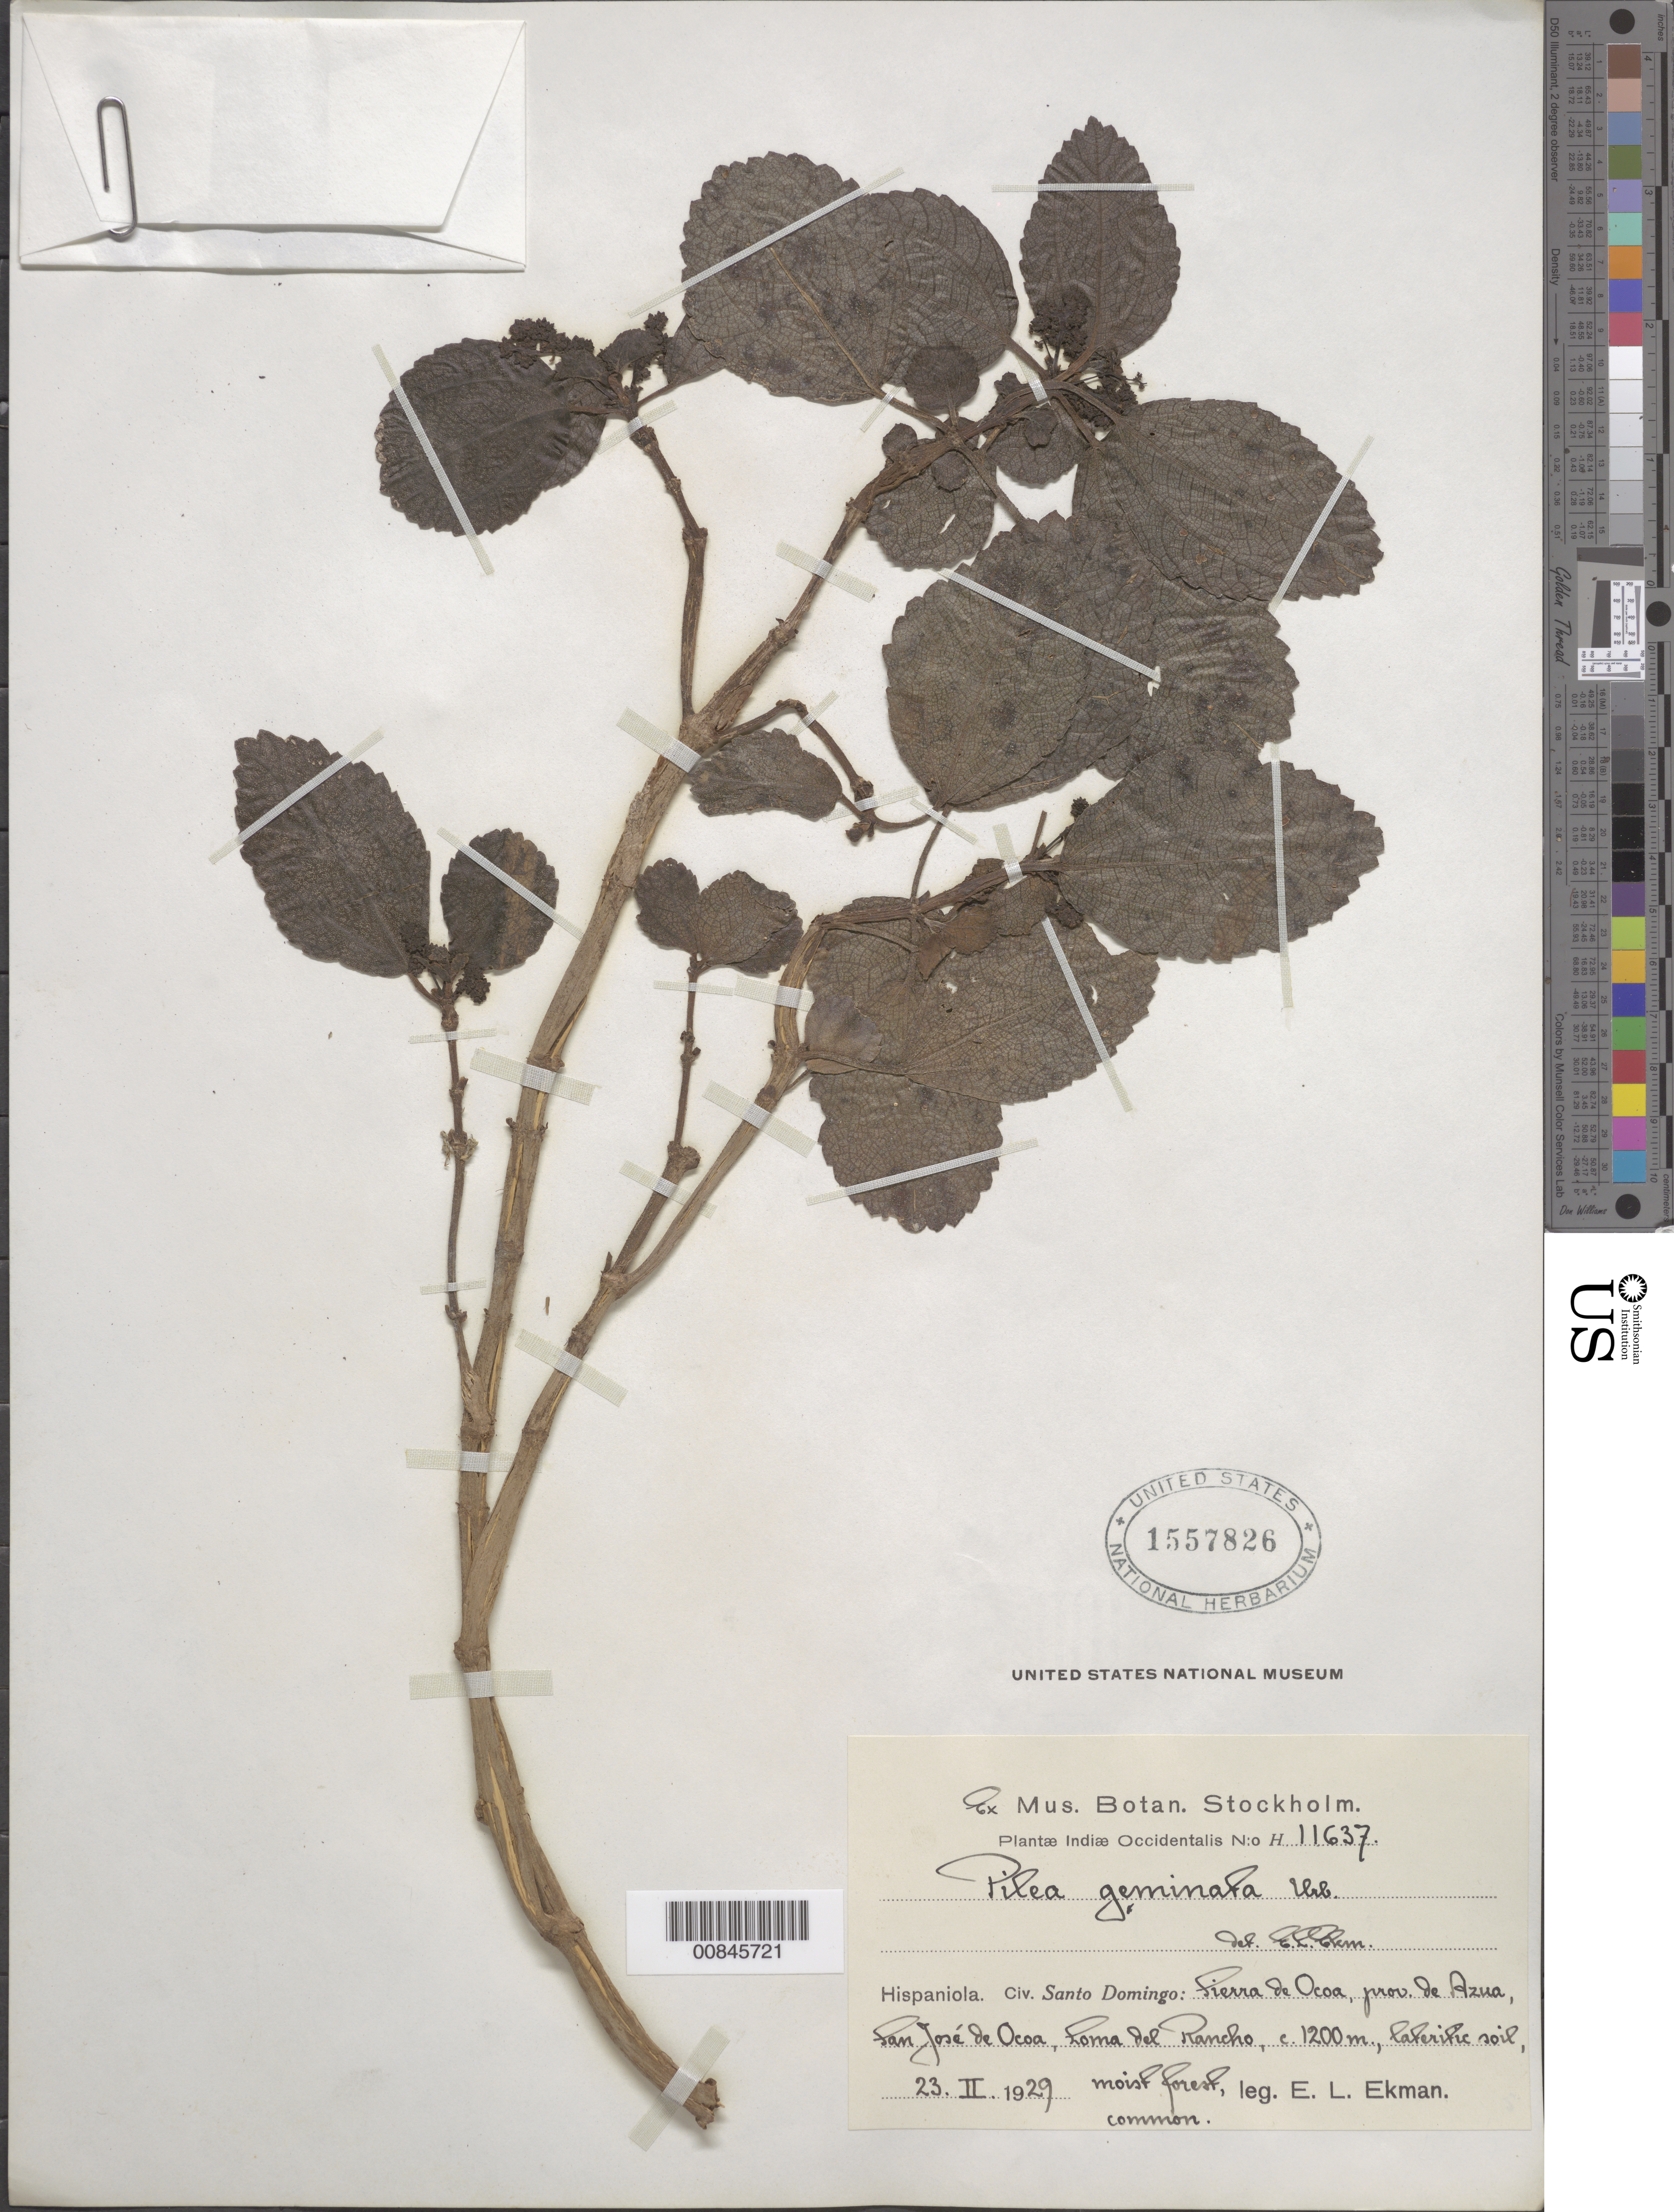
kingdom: Plantae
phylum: Tracheophyta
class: Magnoliopsida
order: Rosales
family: Urticaceae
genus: Pilea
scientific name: Pilea geminata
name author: Urb.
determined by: Ekman, E. L.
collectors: E. L. Ekman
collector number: H 11637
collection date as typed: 23 Feb 1929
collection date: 1929-02-23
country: Dominican Republic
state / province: Azua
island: Hispaniola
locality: Sierra de Ocoa, San José de Ocoa, Loma del Rancho.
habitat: Lateritic soil. Moist forest.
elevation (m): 1200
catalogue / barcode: US 1557826